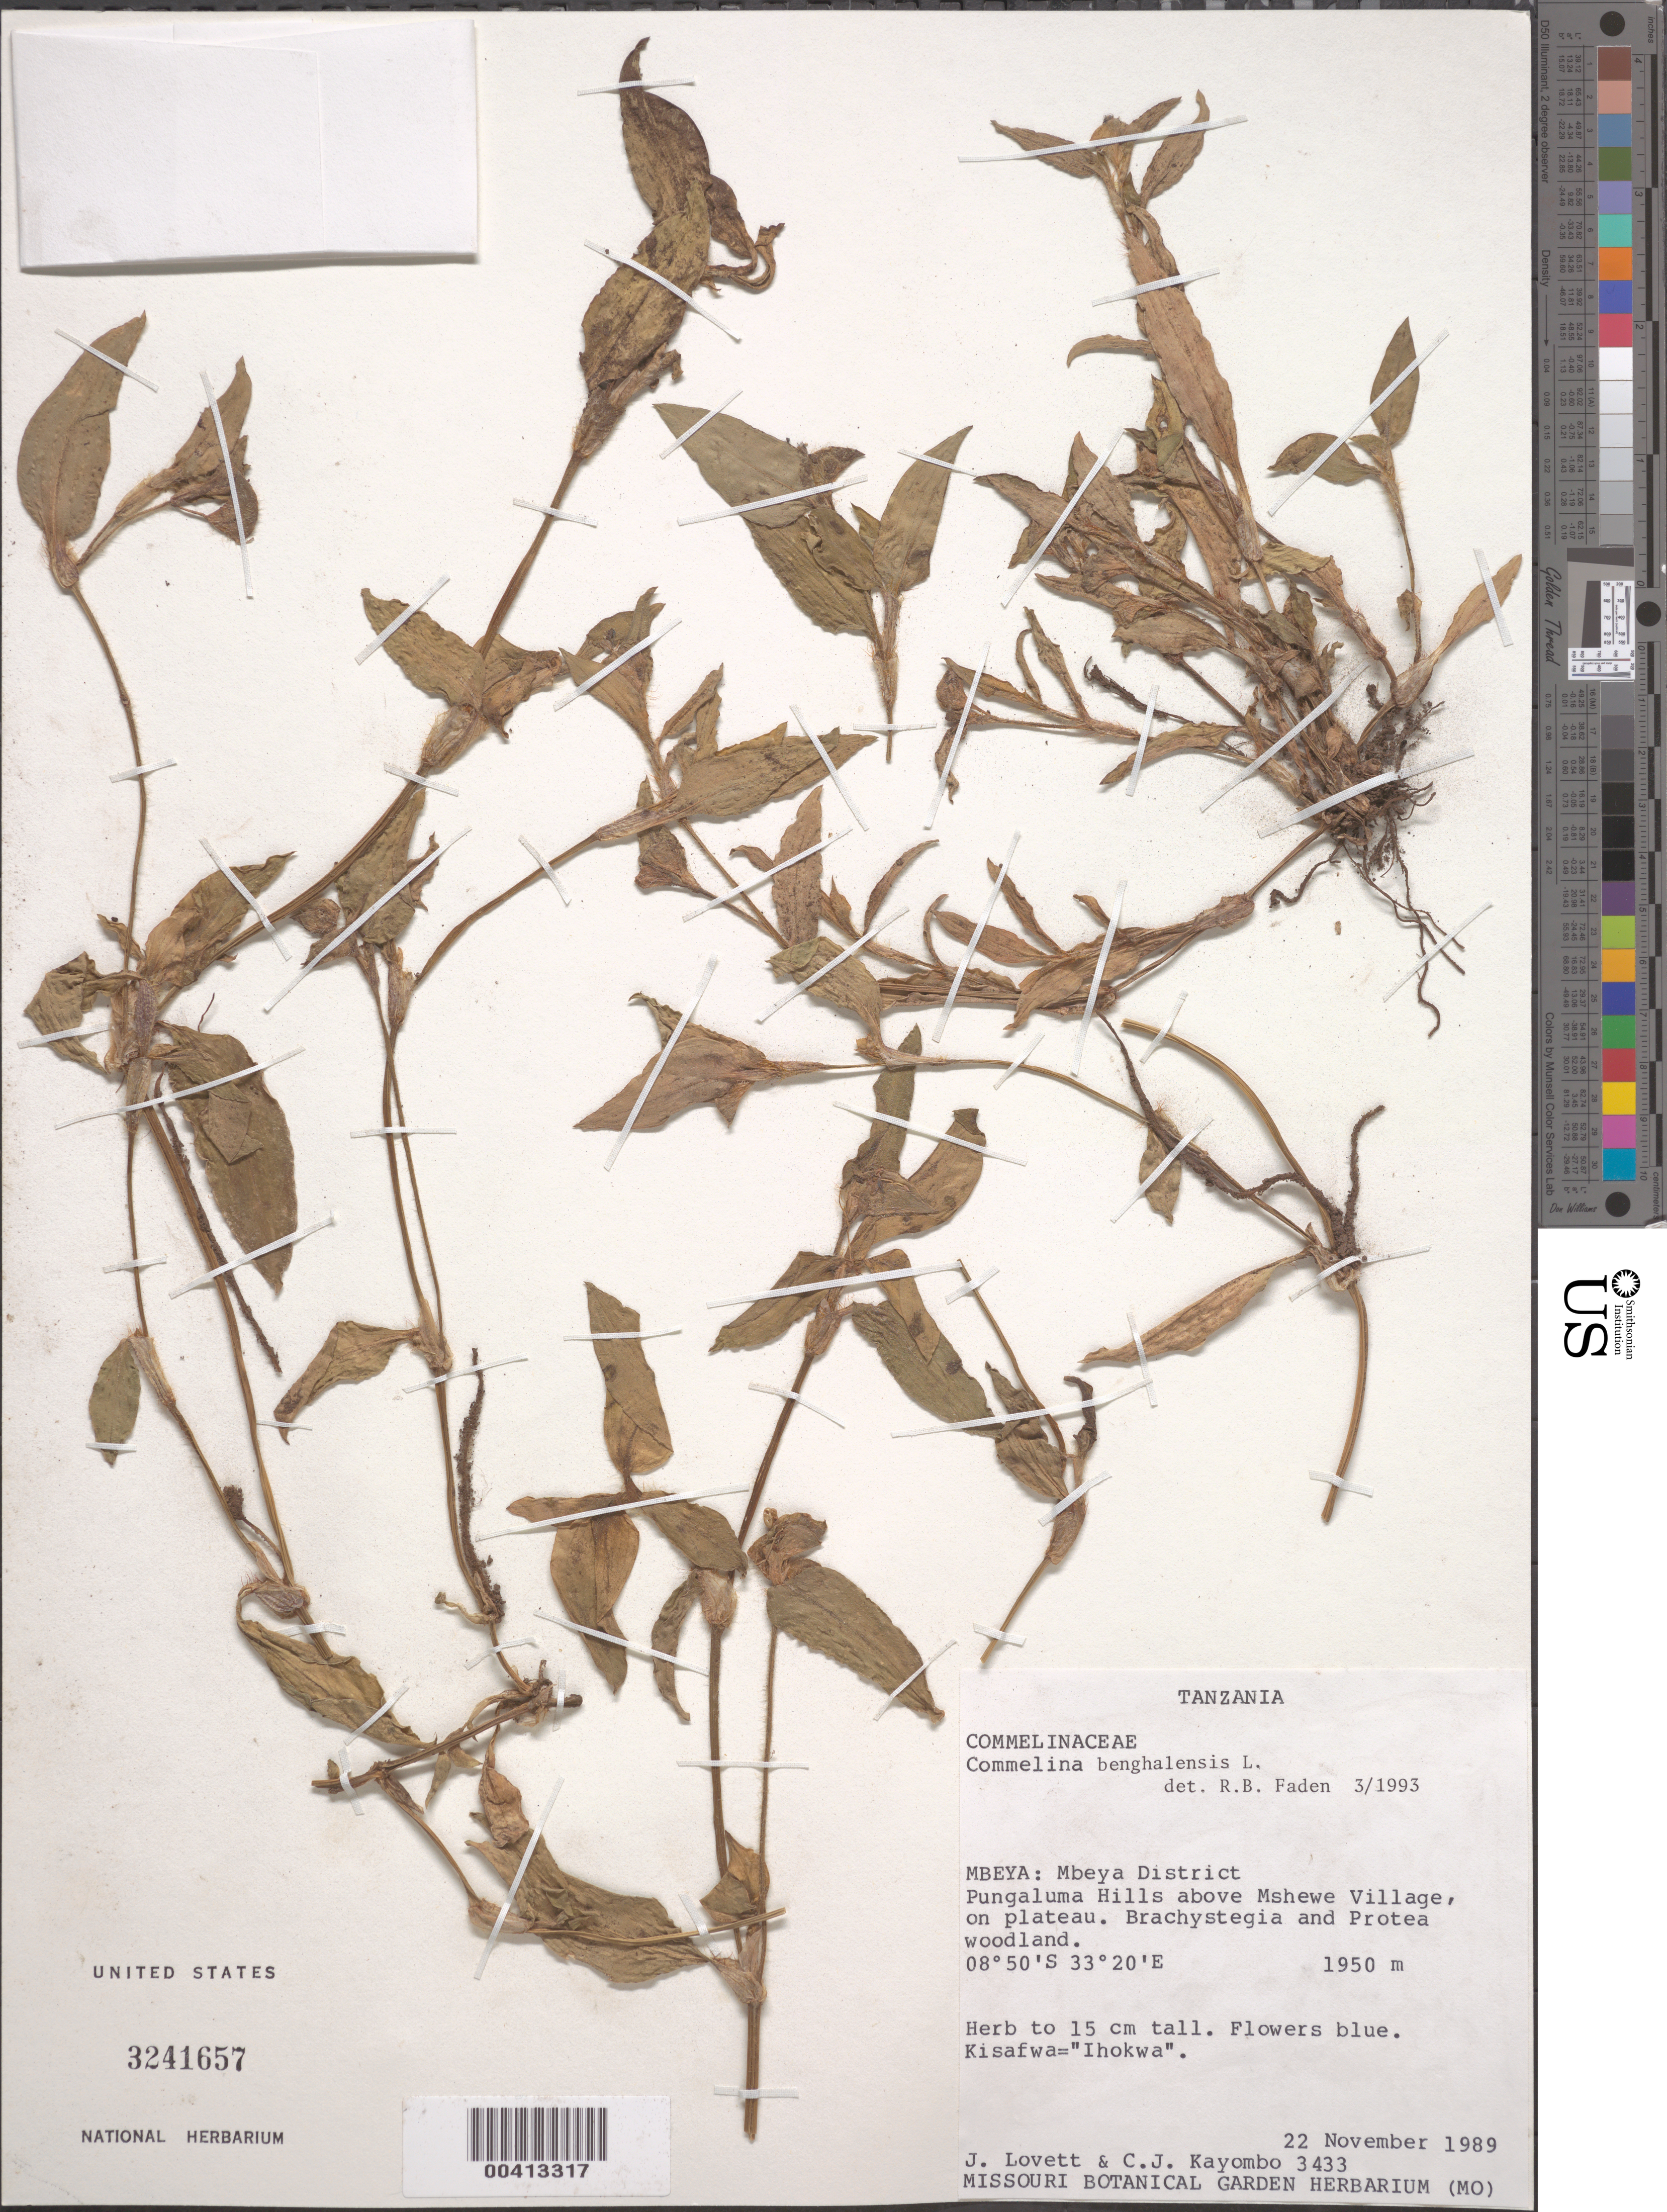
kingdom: Plantae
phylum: Tracheophyta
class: Liliopsida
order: Commelinales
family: Commelinaceae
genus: Commelina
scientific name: Commelina benghalensis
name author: L.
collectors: J. Lovett & C. J. Kayombo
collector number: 3433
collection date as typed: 22 Nov 1989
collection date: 1989-11-22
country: Tanzania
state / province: Mbeya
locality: Pungaluma hills above mshewe village on plateau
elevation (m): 1950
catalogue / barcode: US 3241657